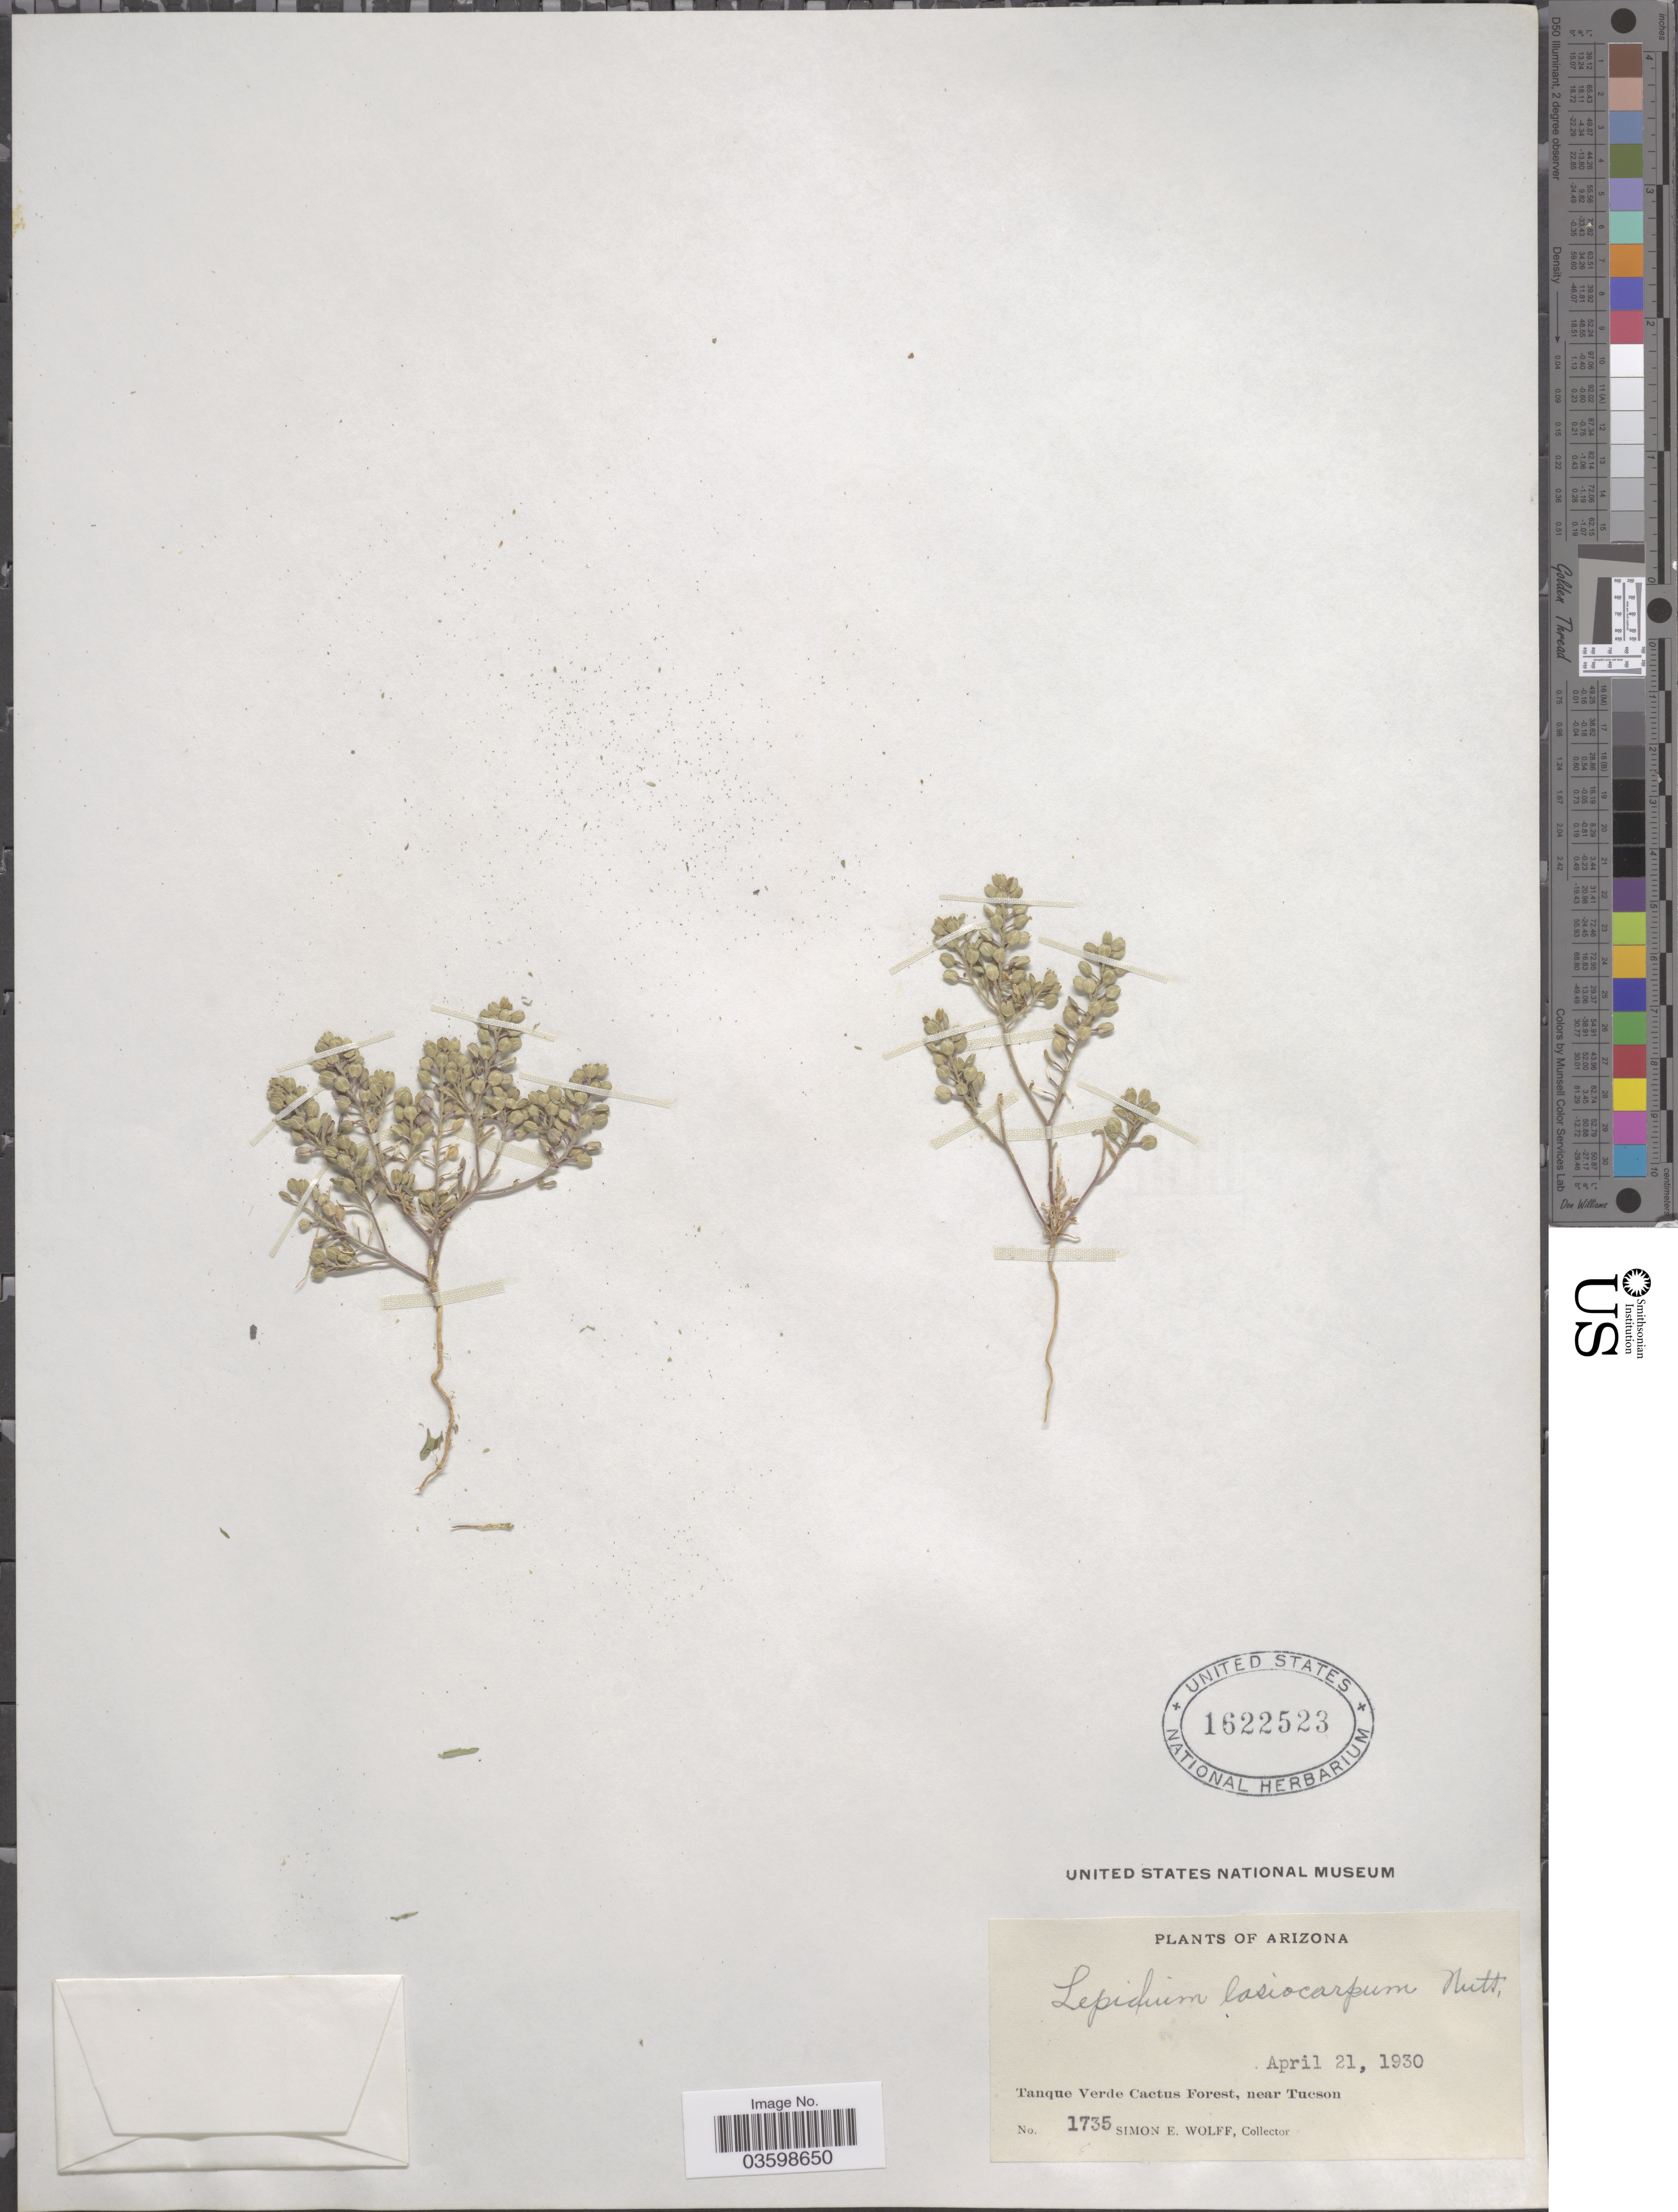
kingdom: Plantae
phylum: Tracheophyta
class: Magnoliopsida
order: Brassicales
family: Brassicaceae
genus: Lepidium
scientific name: Lepidium lasiocarpum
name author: Nutt.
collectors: S. E. Wolff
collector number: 1735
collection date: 1930-04-21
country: United States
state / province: Arizona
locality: Tanque Verde Cactus Forest, near Tucson.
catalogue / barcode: US 1622523